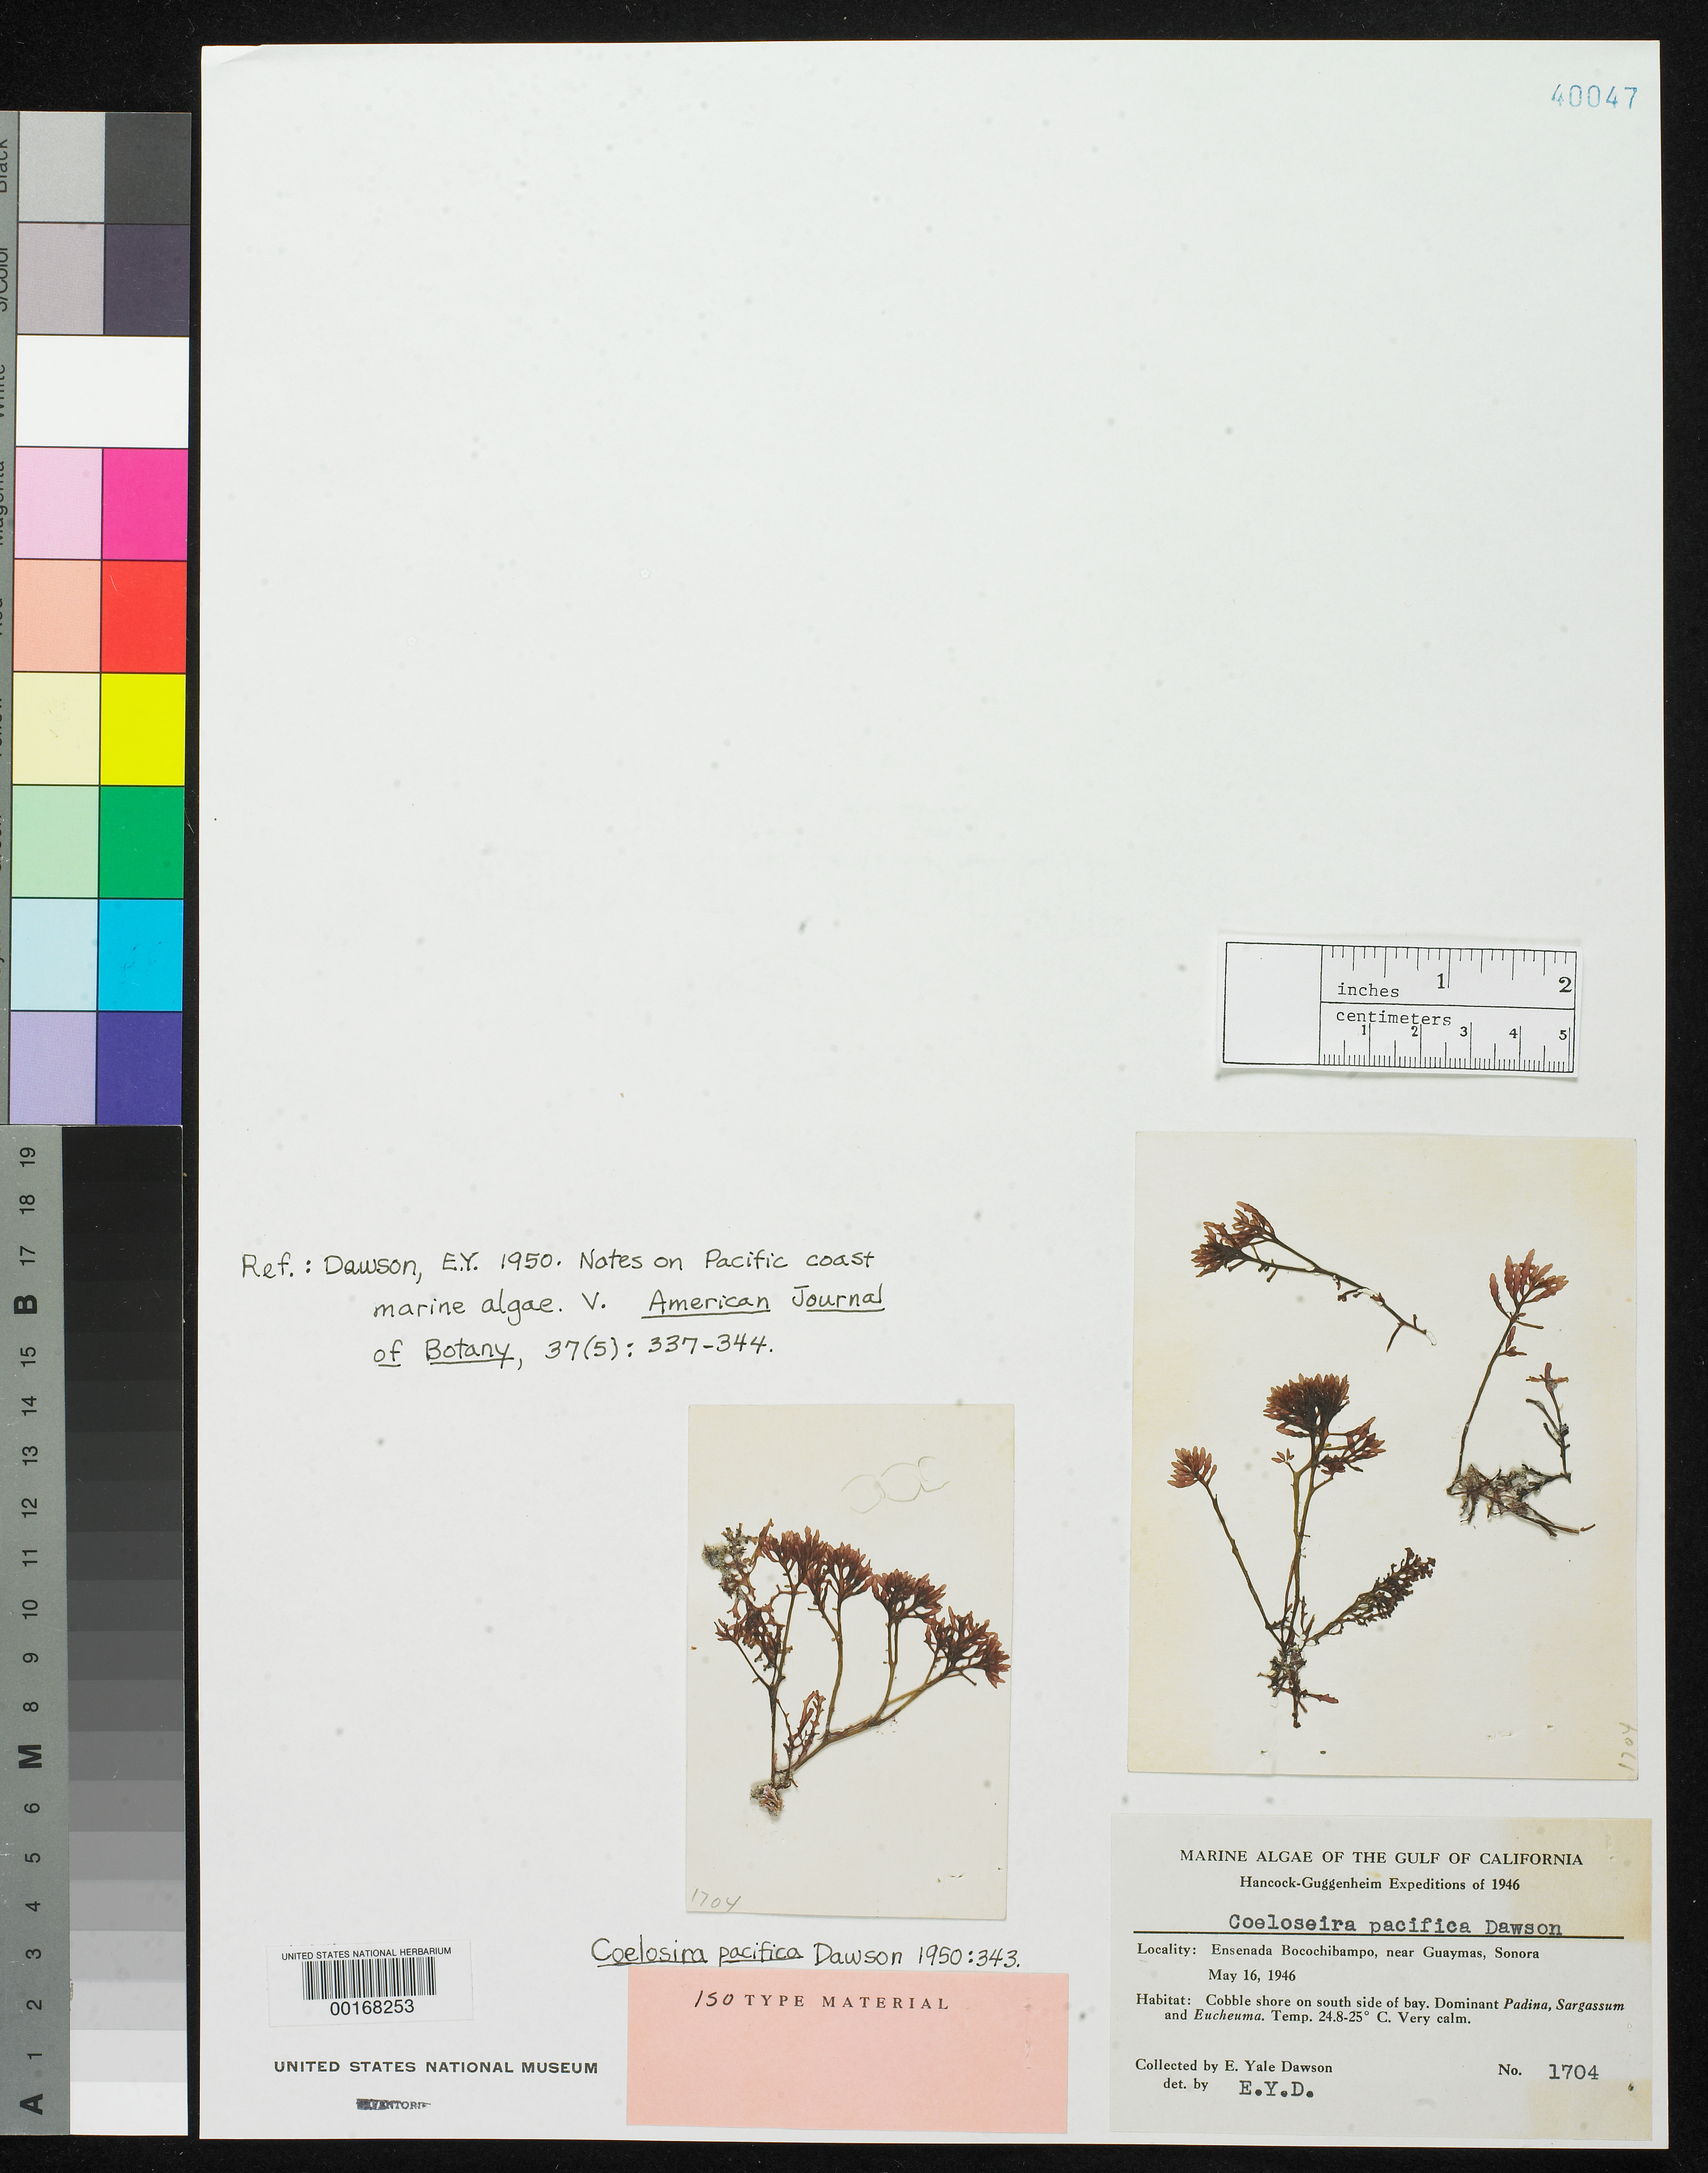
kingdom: Plantae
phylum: Rhodophyta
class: Florideophyceae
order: Rhodymeniales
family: Champiaceae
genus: Coeloseira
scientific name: Coeloseira pacifica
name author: E.Y. Dawson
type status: Isotype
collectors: E. Y. Dawson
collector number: EYD 1704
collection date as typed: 16 May 1946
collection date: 1946-05-16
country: Mexico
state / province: Sonora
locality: Ensenada Bocochibampo, near Guaymas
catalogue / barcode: US 40047